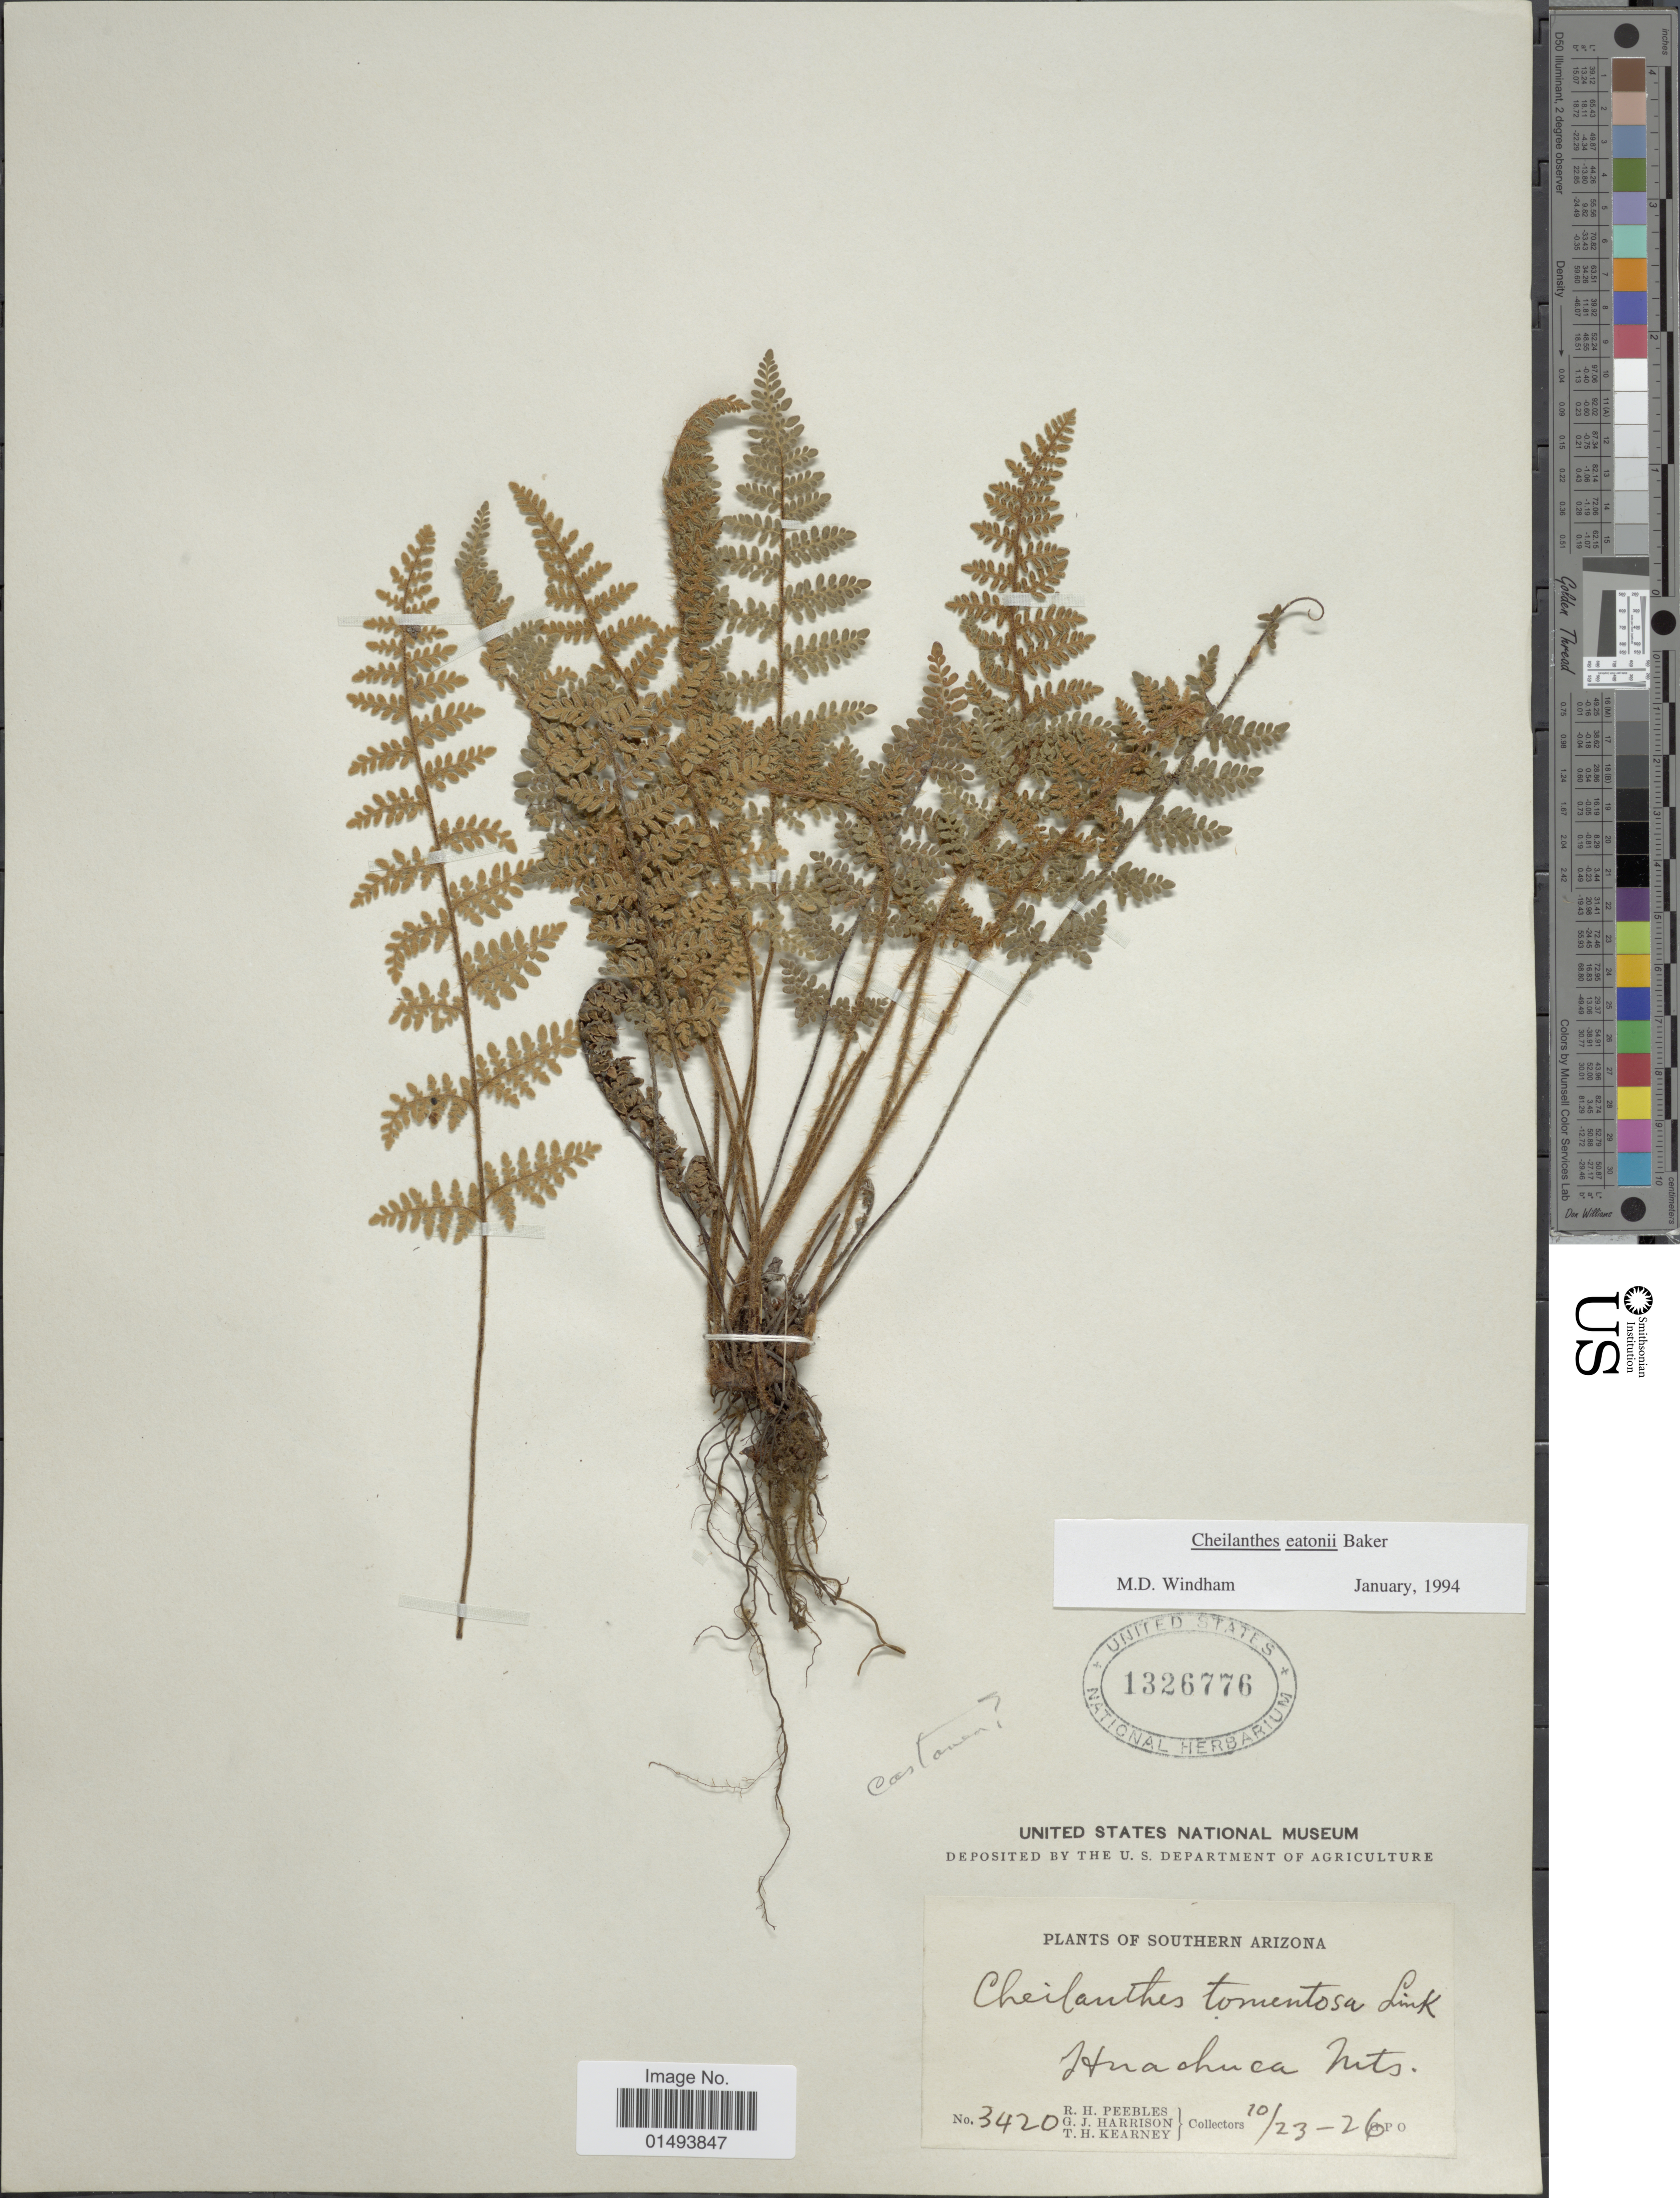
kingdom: Plantae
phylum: Tracheophyta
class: Polypodiopsida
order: Polypodiales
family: Pteridaceae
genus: Myriopteris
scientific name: Myriopteris rufa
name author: Fée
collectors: R. H. Peebles, G. J. Harrison & T. H. Kearney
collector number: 3420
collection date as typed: Transcribed d/m/y: 23/10/26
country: United States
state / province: Arizona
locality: Plants of Southern Arizona, Huachuca Mts.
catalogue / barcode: US 1326776